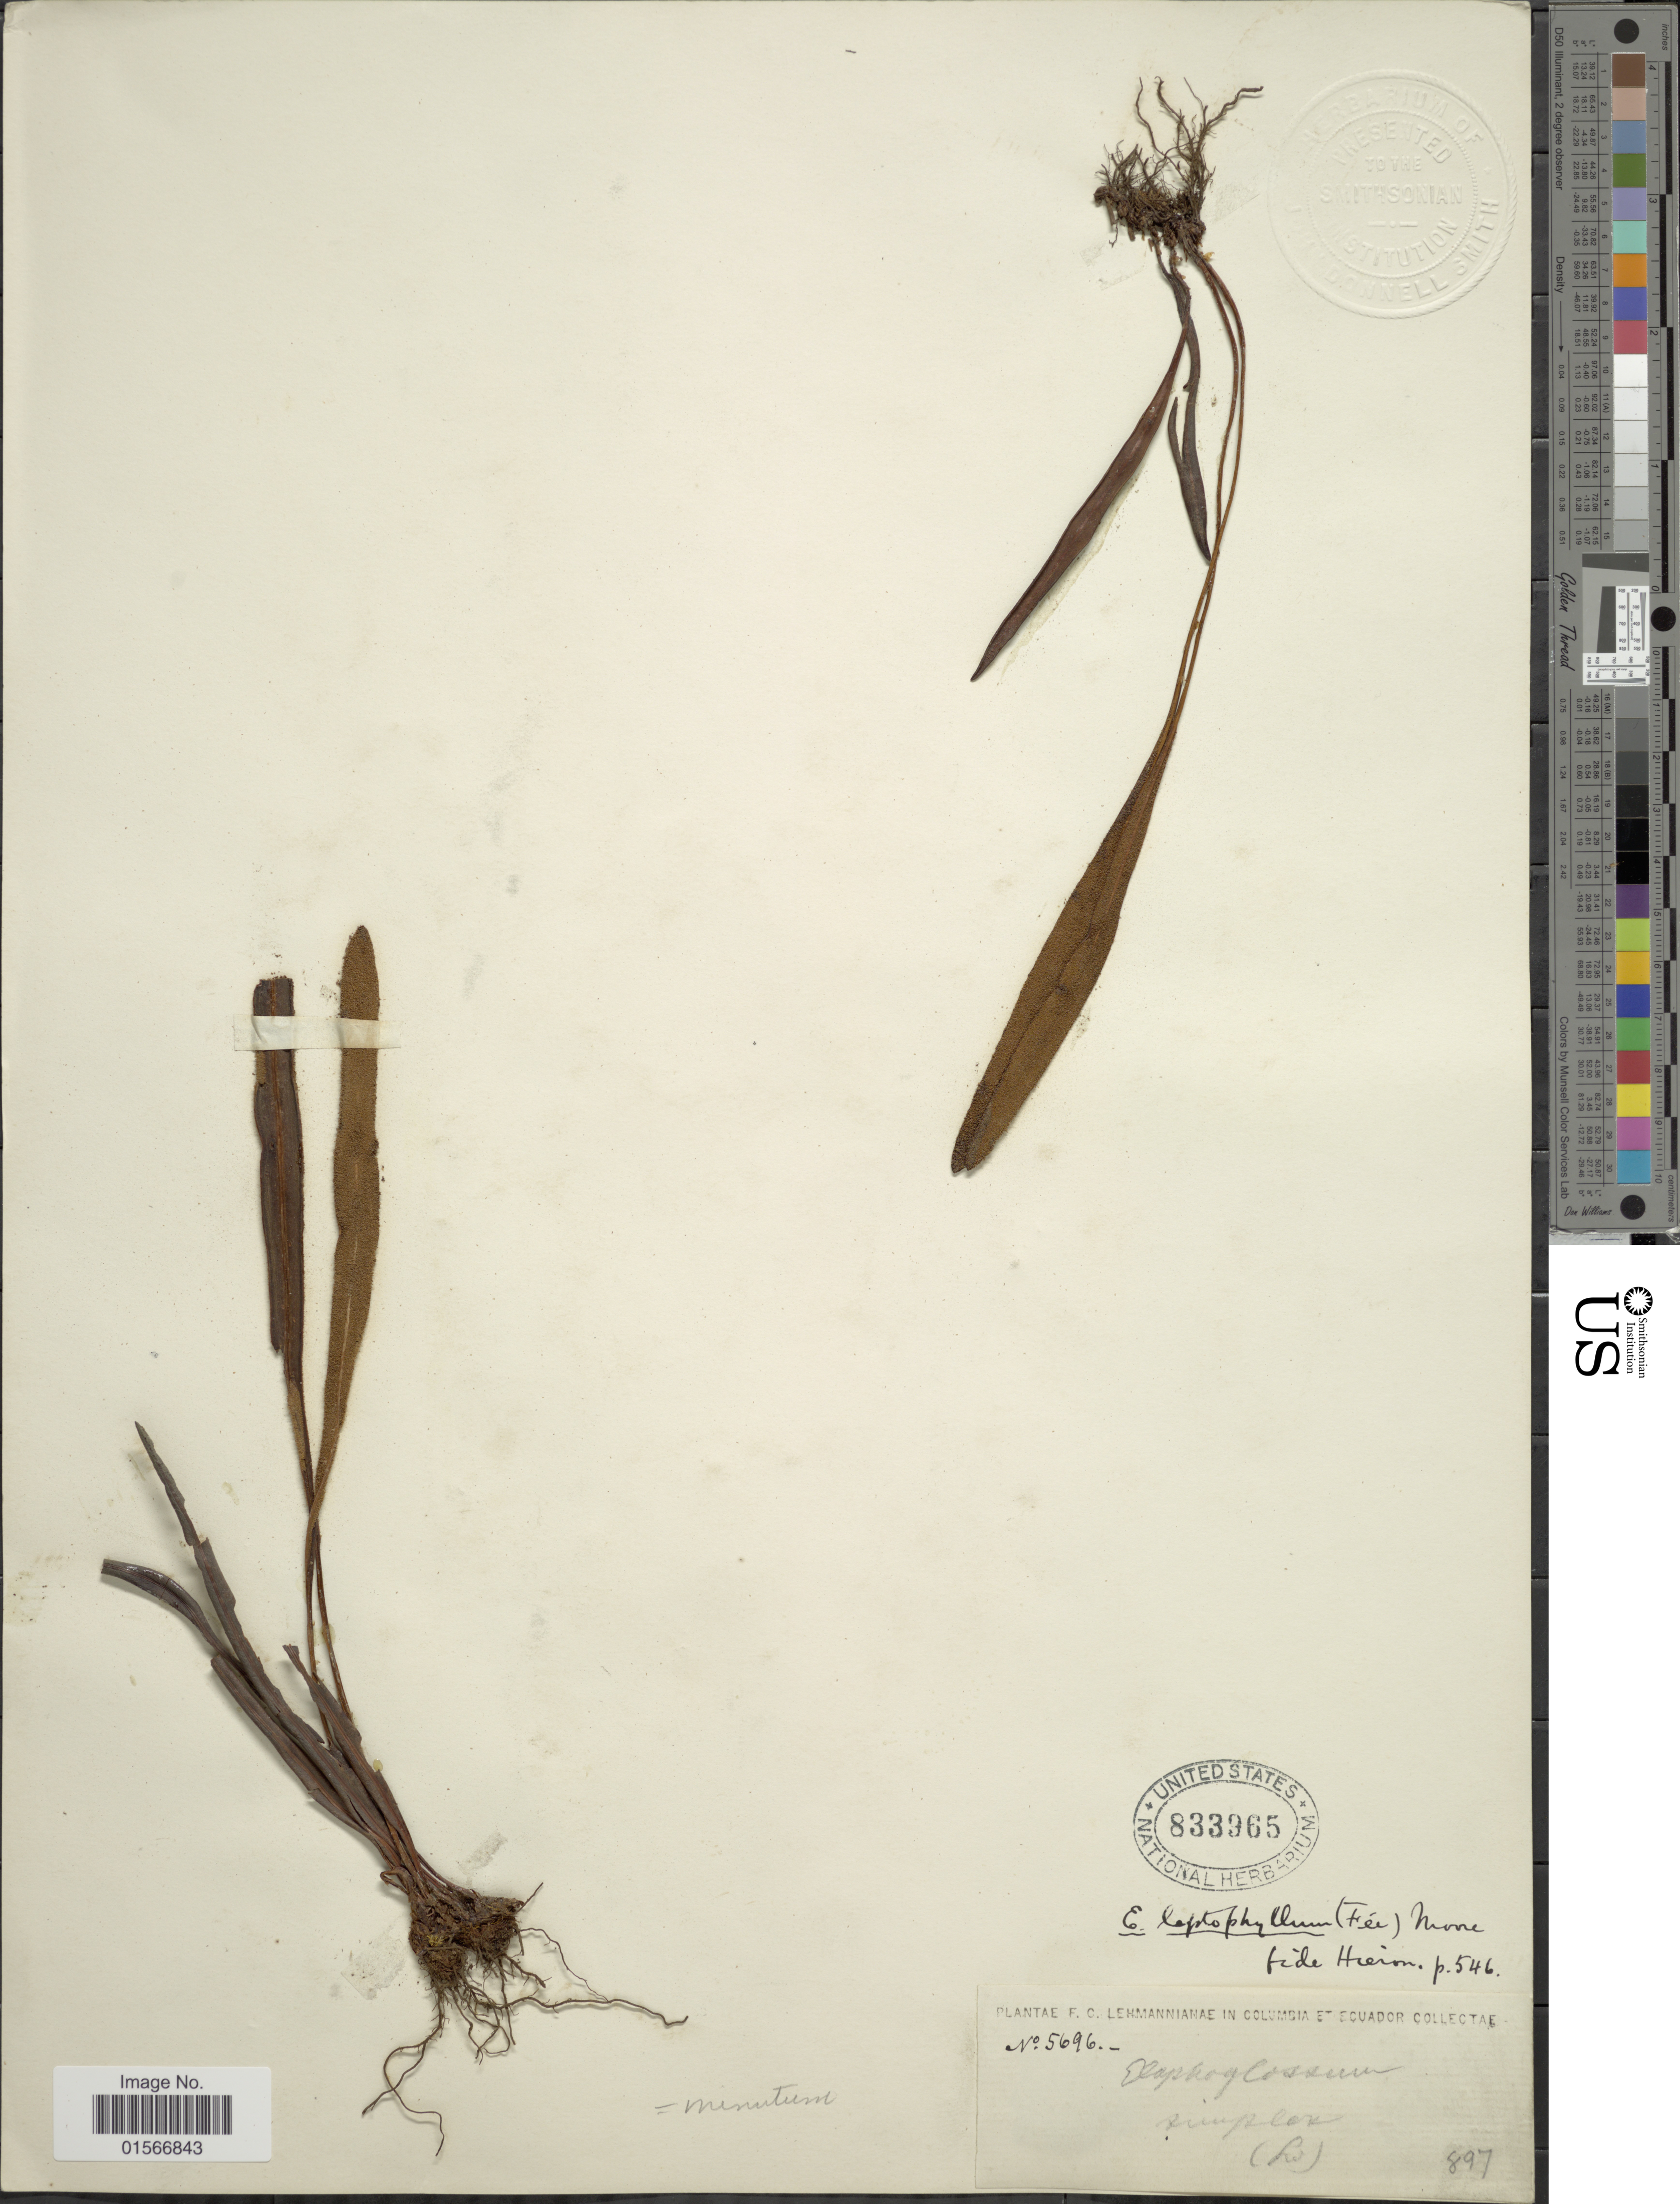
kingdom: Plantae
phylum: Tracheophyta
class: Polypodiopsida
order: Polypodiales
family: Dryopteridaceae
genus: Elaphoglossum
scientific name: Elaphoglossum leptophyllum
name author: (Fée) T. Moore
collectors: F. C. Lehmann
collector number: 5696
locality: Columbia et Ecuador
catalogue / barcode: US 833965